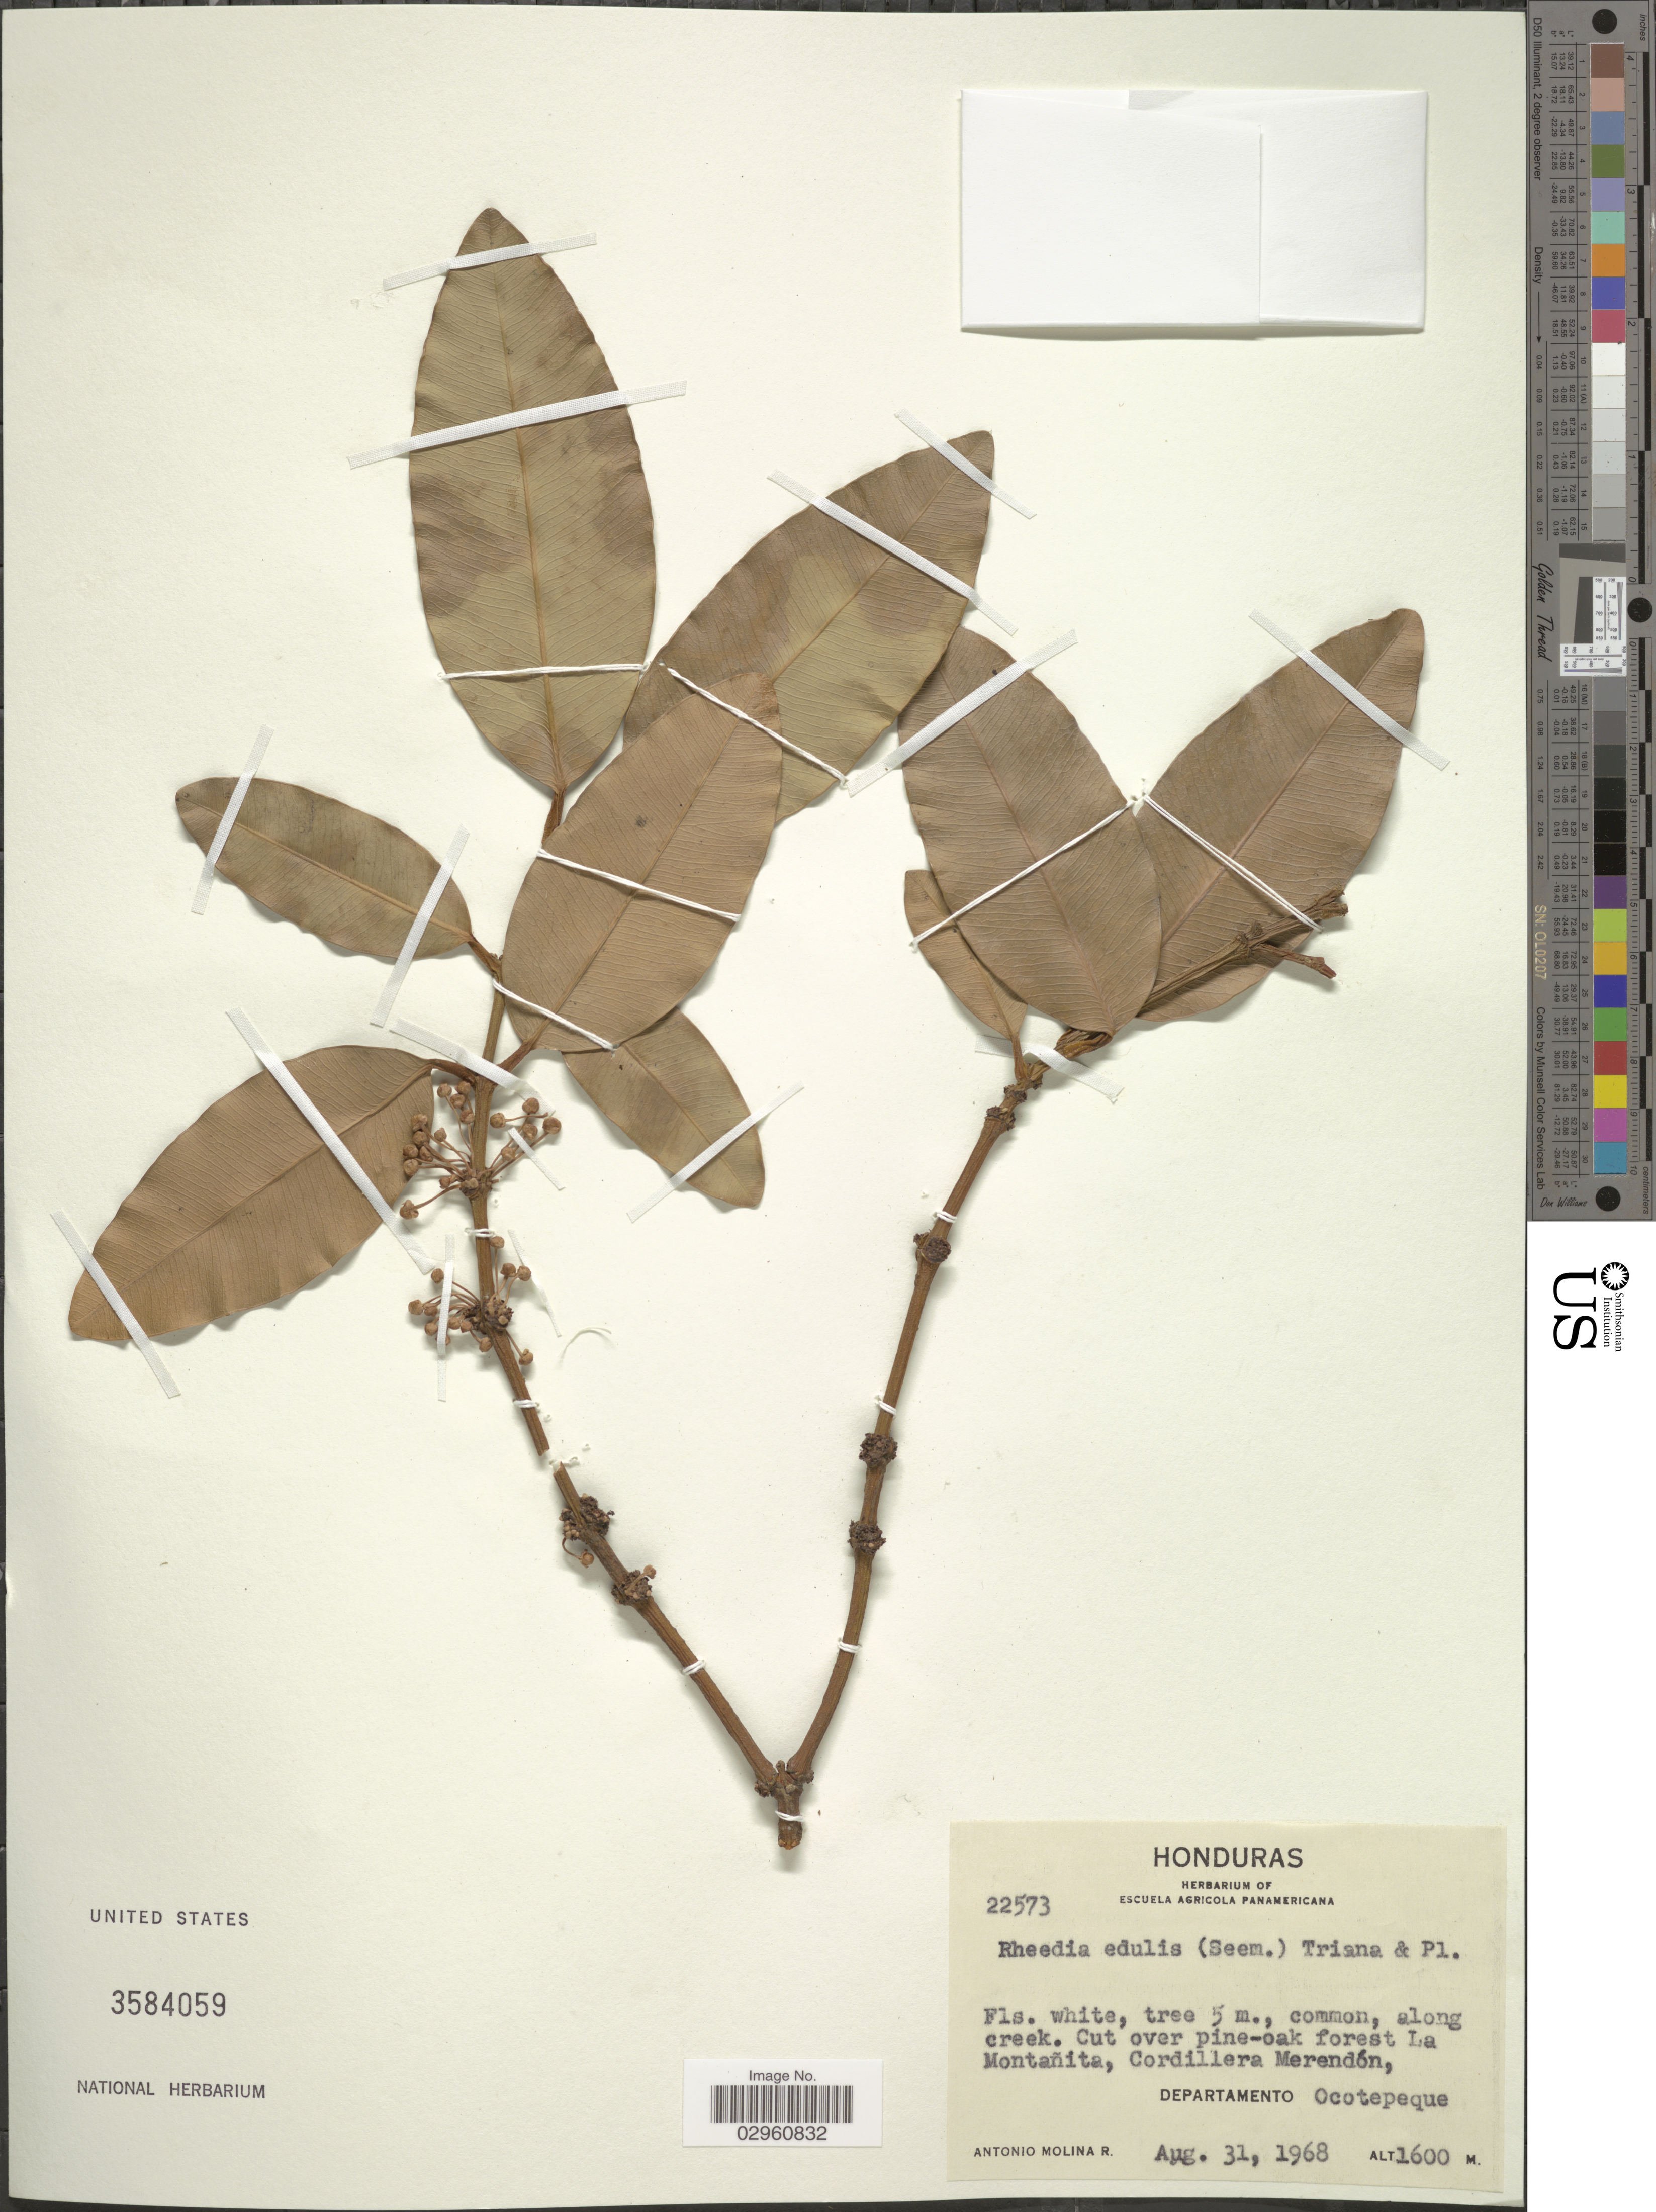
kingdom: Plantae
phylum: Tracheophyta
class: Magnoliopsida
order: Malpighiales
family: Clusiaceae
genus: Garcinia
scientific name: Garcinia intermedia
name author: (Pittier) Hammel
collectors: A. Molina R.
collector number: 22573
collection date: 1968-08-31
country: Honduras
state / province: Ocotepeque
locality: Forest La Montañita, Cordillera Merendón, Departamento Ocotepeque.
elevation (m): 1600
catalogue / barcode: US 3584059